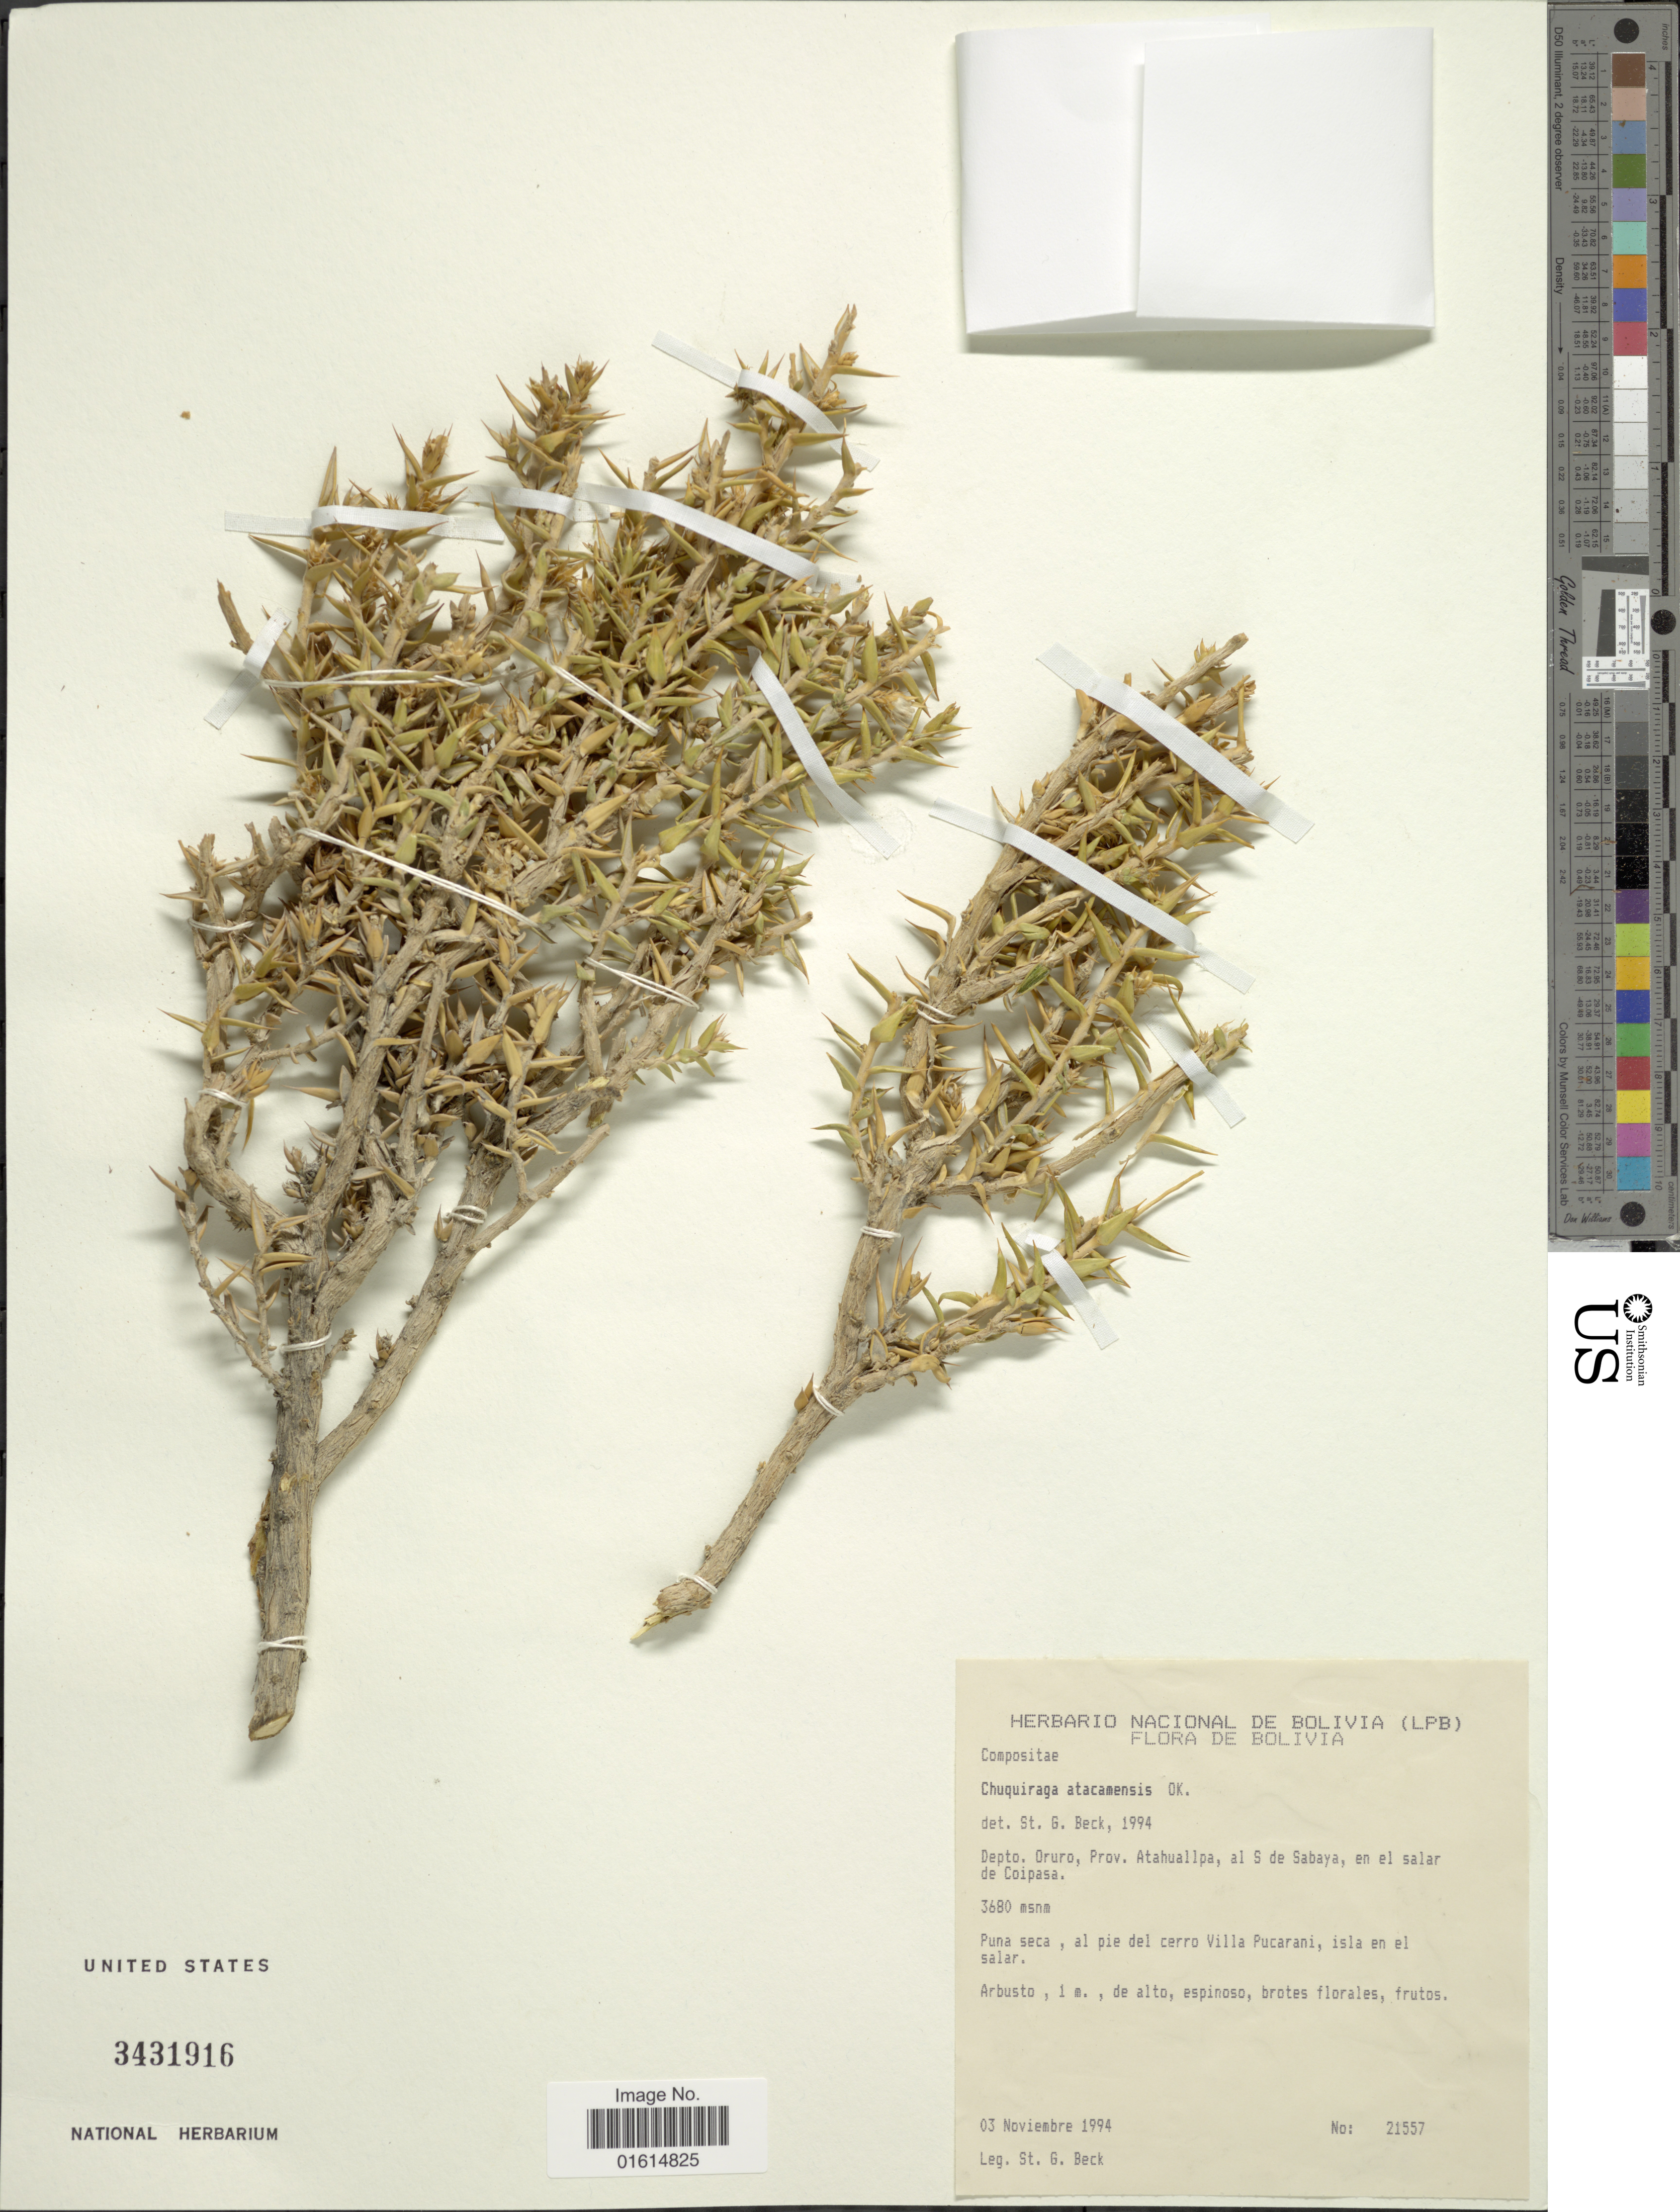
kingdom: Plantae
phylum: Tracheophyta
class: Magnoliopsida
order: Asterales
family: Asteraceae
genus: Chuquiraga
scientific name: Chuquiraga atacamensis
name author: Kuntze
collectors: S. G. Beck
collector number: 21557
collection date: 1994-11-03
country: Bolivia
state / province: Oruro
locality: Depto. Oruro, Prov. Atahuallpa, al S de Sabaya, en el salar de Coipasa, Puna seca, al pie del cerro Villa Pucarani, isla en el salar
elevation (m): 3680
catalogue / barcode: US 3431916